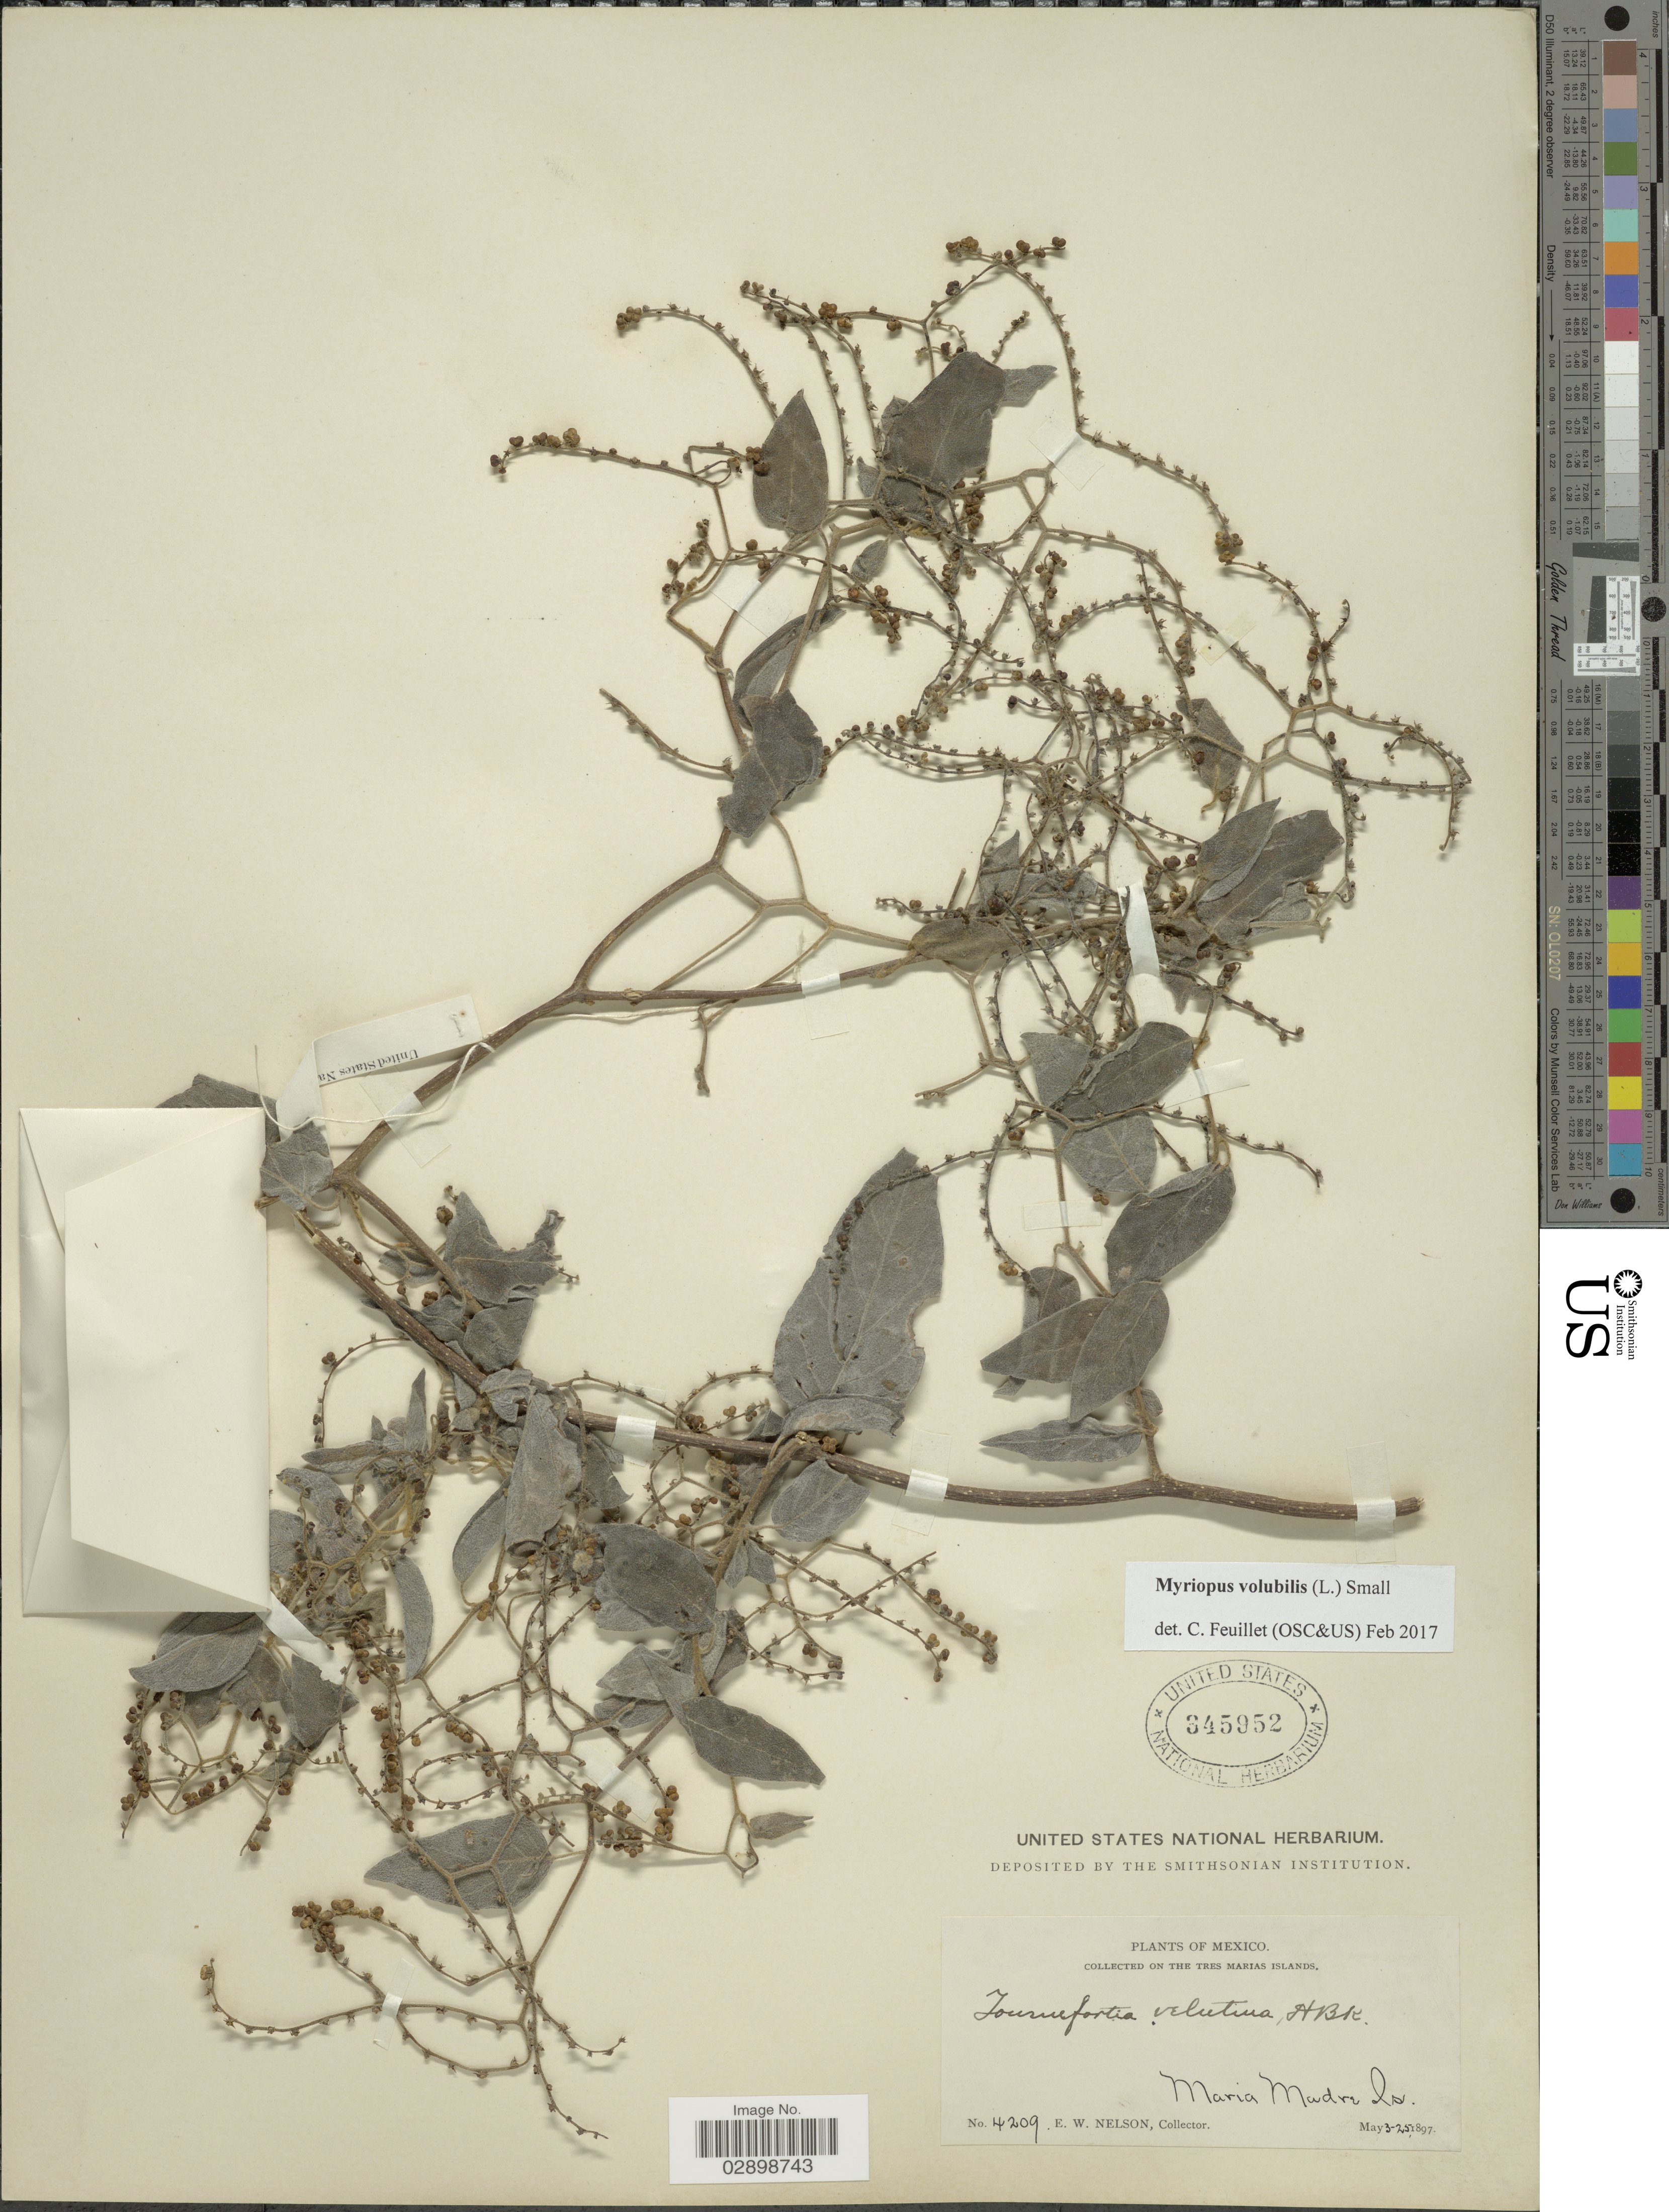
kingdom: Plantae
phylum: Tracheophyta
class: Magnoliopsida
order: Boraginales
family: Heliotropiaceae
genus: Myriopus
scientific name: Myriopus volubilis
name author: (L.) Small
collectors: E. W. Nelson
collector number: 4209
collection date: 1897-05-03/1897-05-25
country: Mexico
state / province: Nayarit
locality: On the Tres Marias Islands. Maria Madre Is.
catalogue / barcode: US 345952